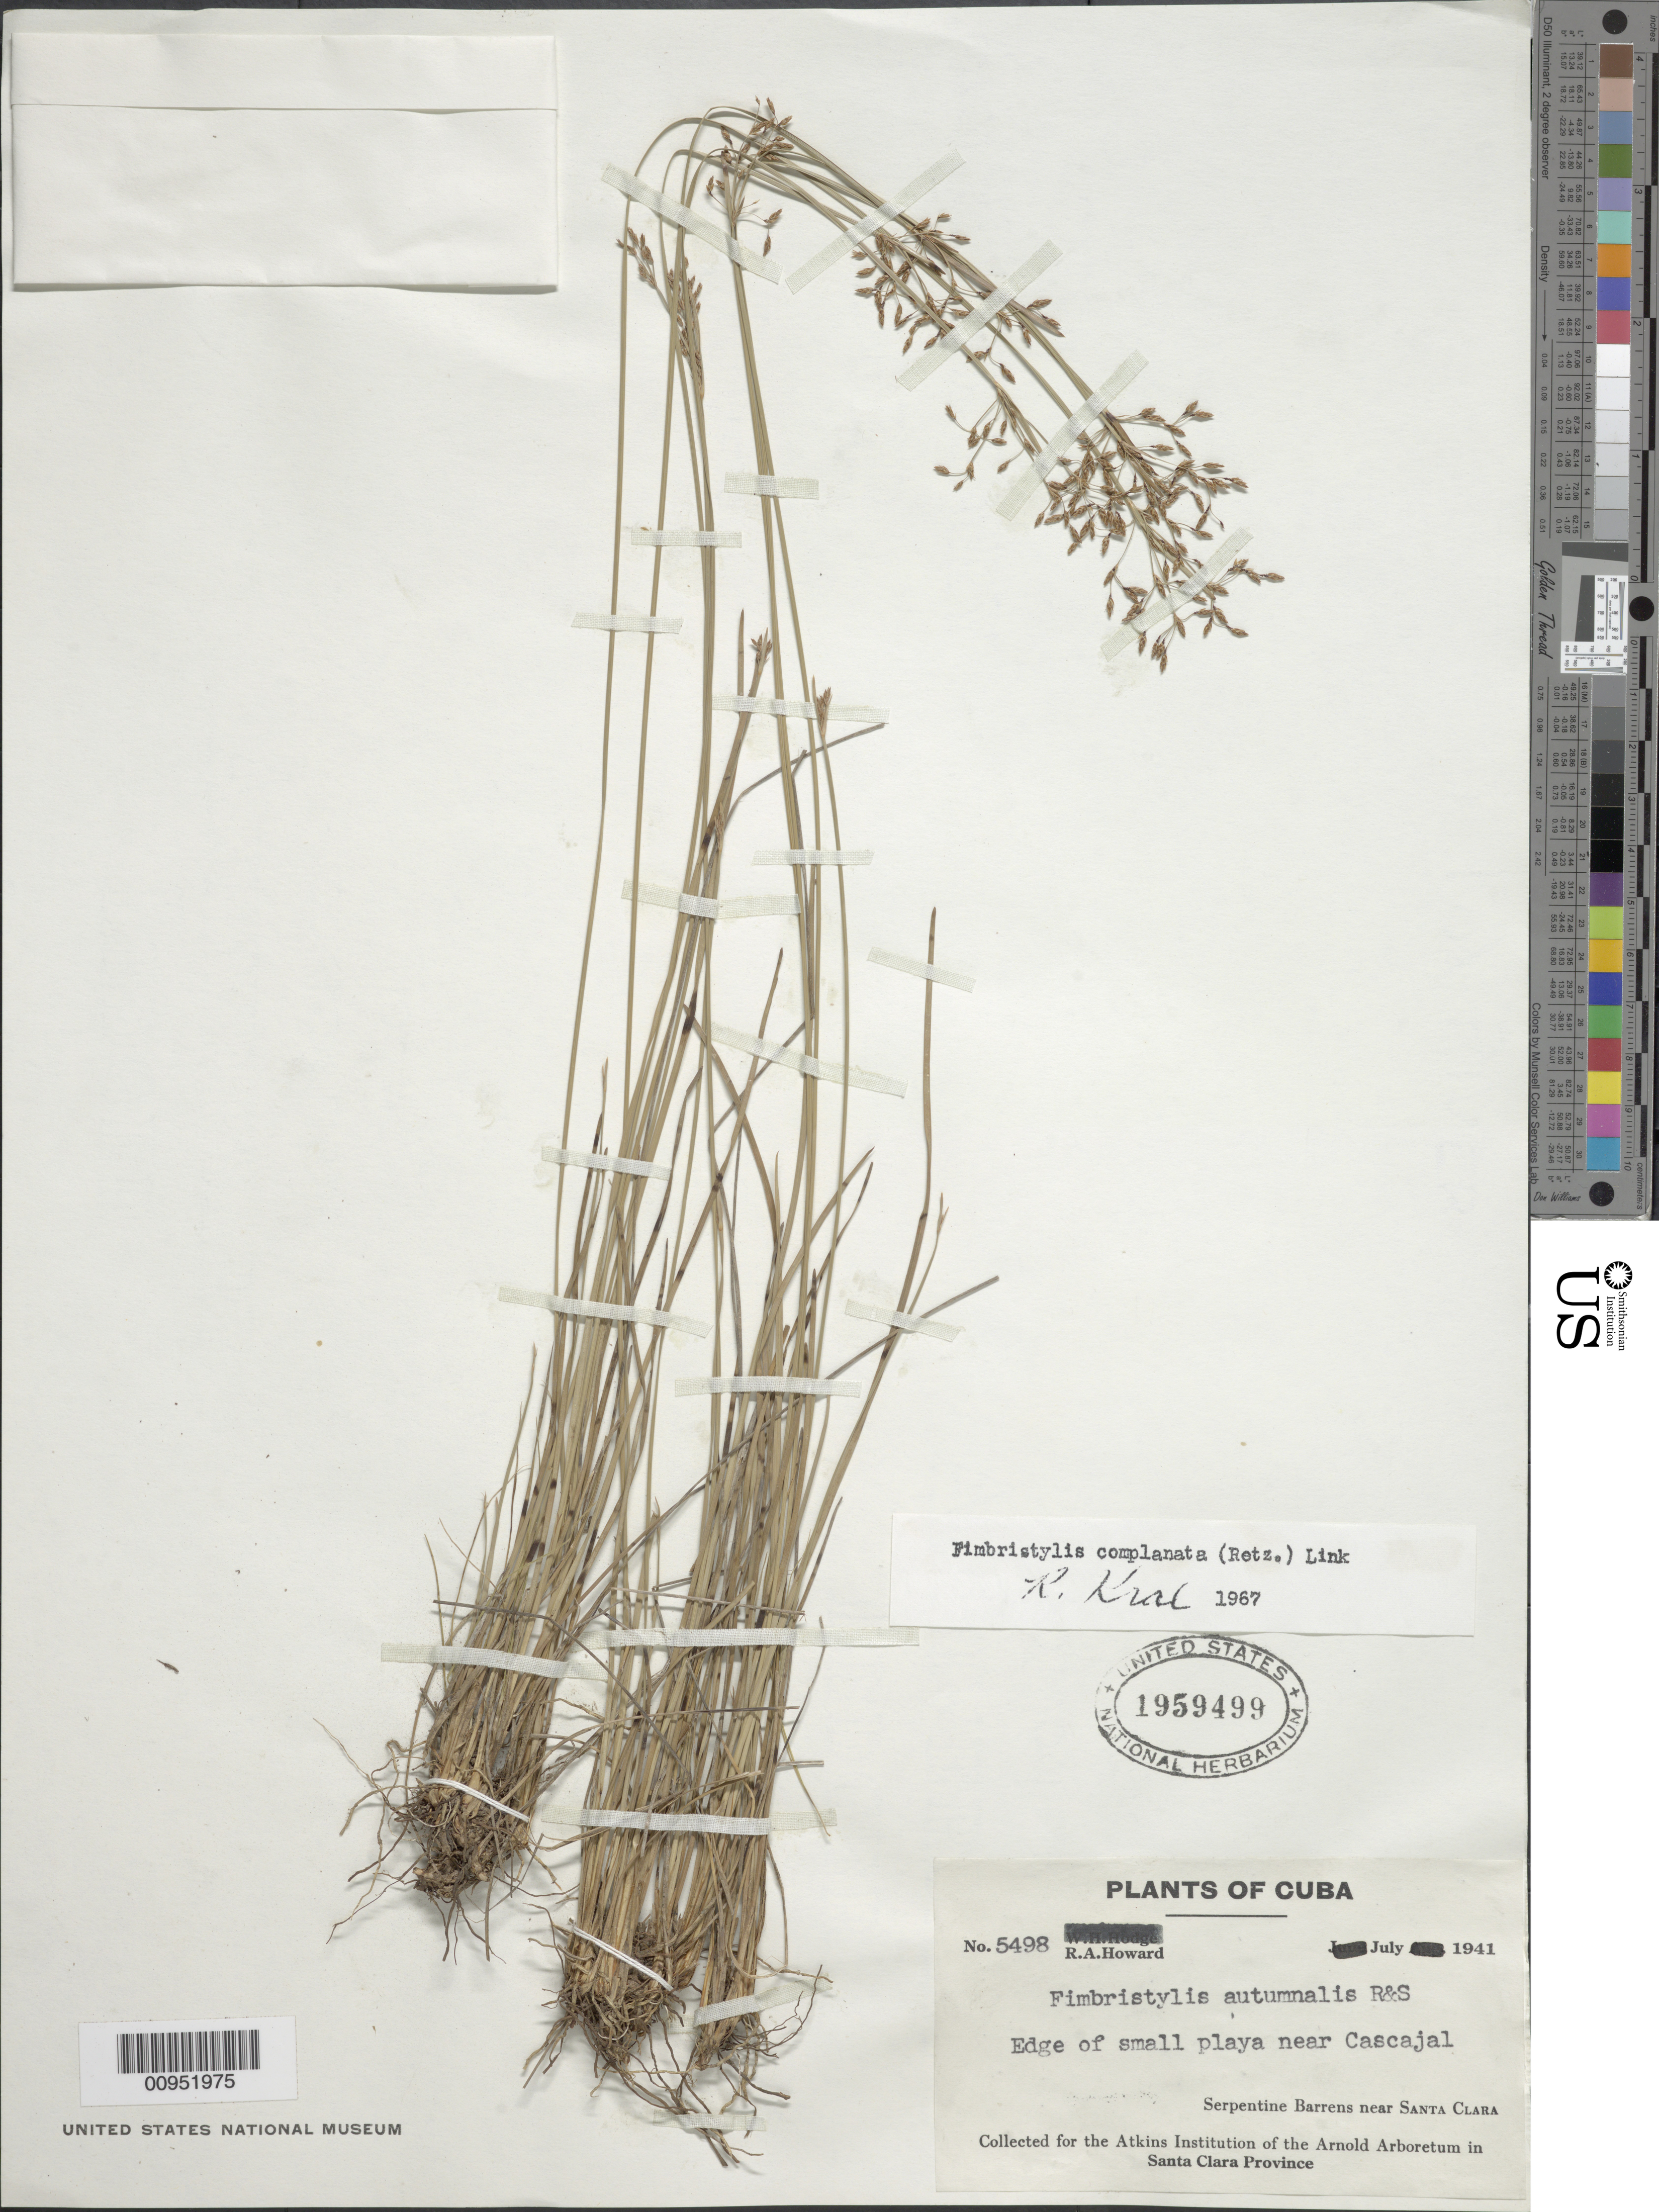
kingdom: Plantae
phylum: Tracheophyta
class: Liliopsida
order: Poales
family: Cyperaceae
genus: Fimbristylis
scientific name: Fimbristylis complanata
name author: (Retz.) Link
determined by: Kral, Robert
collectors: R. A. Howard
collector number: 5498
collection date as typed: Jul 1941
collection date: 1941-07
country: Cuba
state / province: Las Villas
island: Cuba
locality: Small playa near Cascajal, near Santa Clara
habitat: Edge of small playa in serpentine barrens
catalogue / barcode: US 1959499